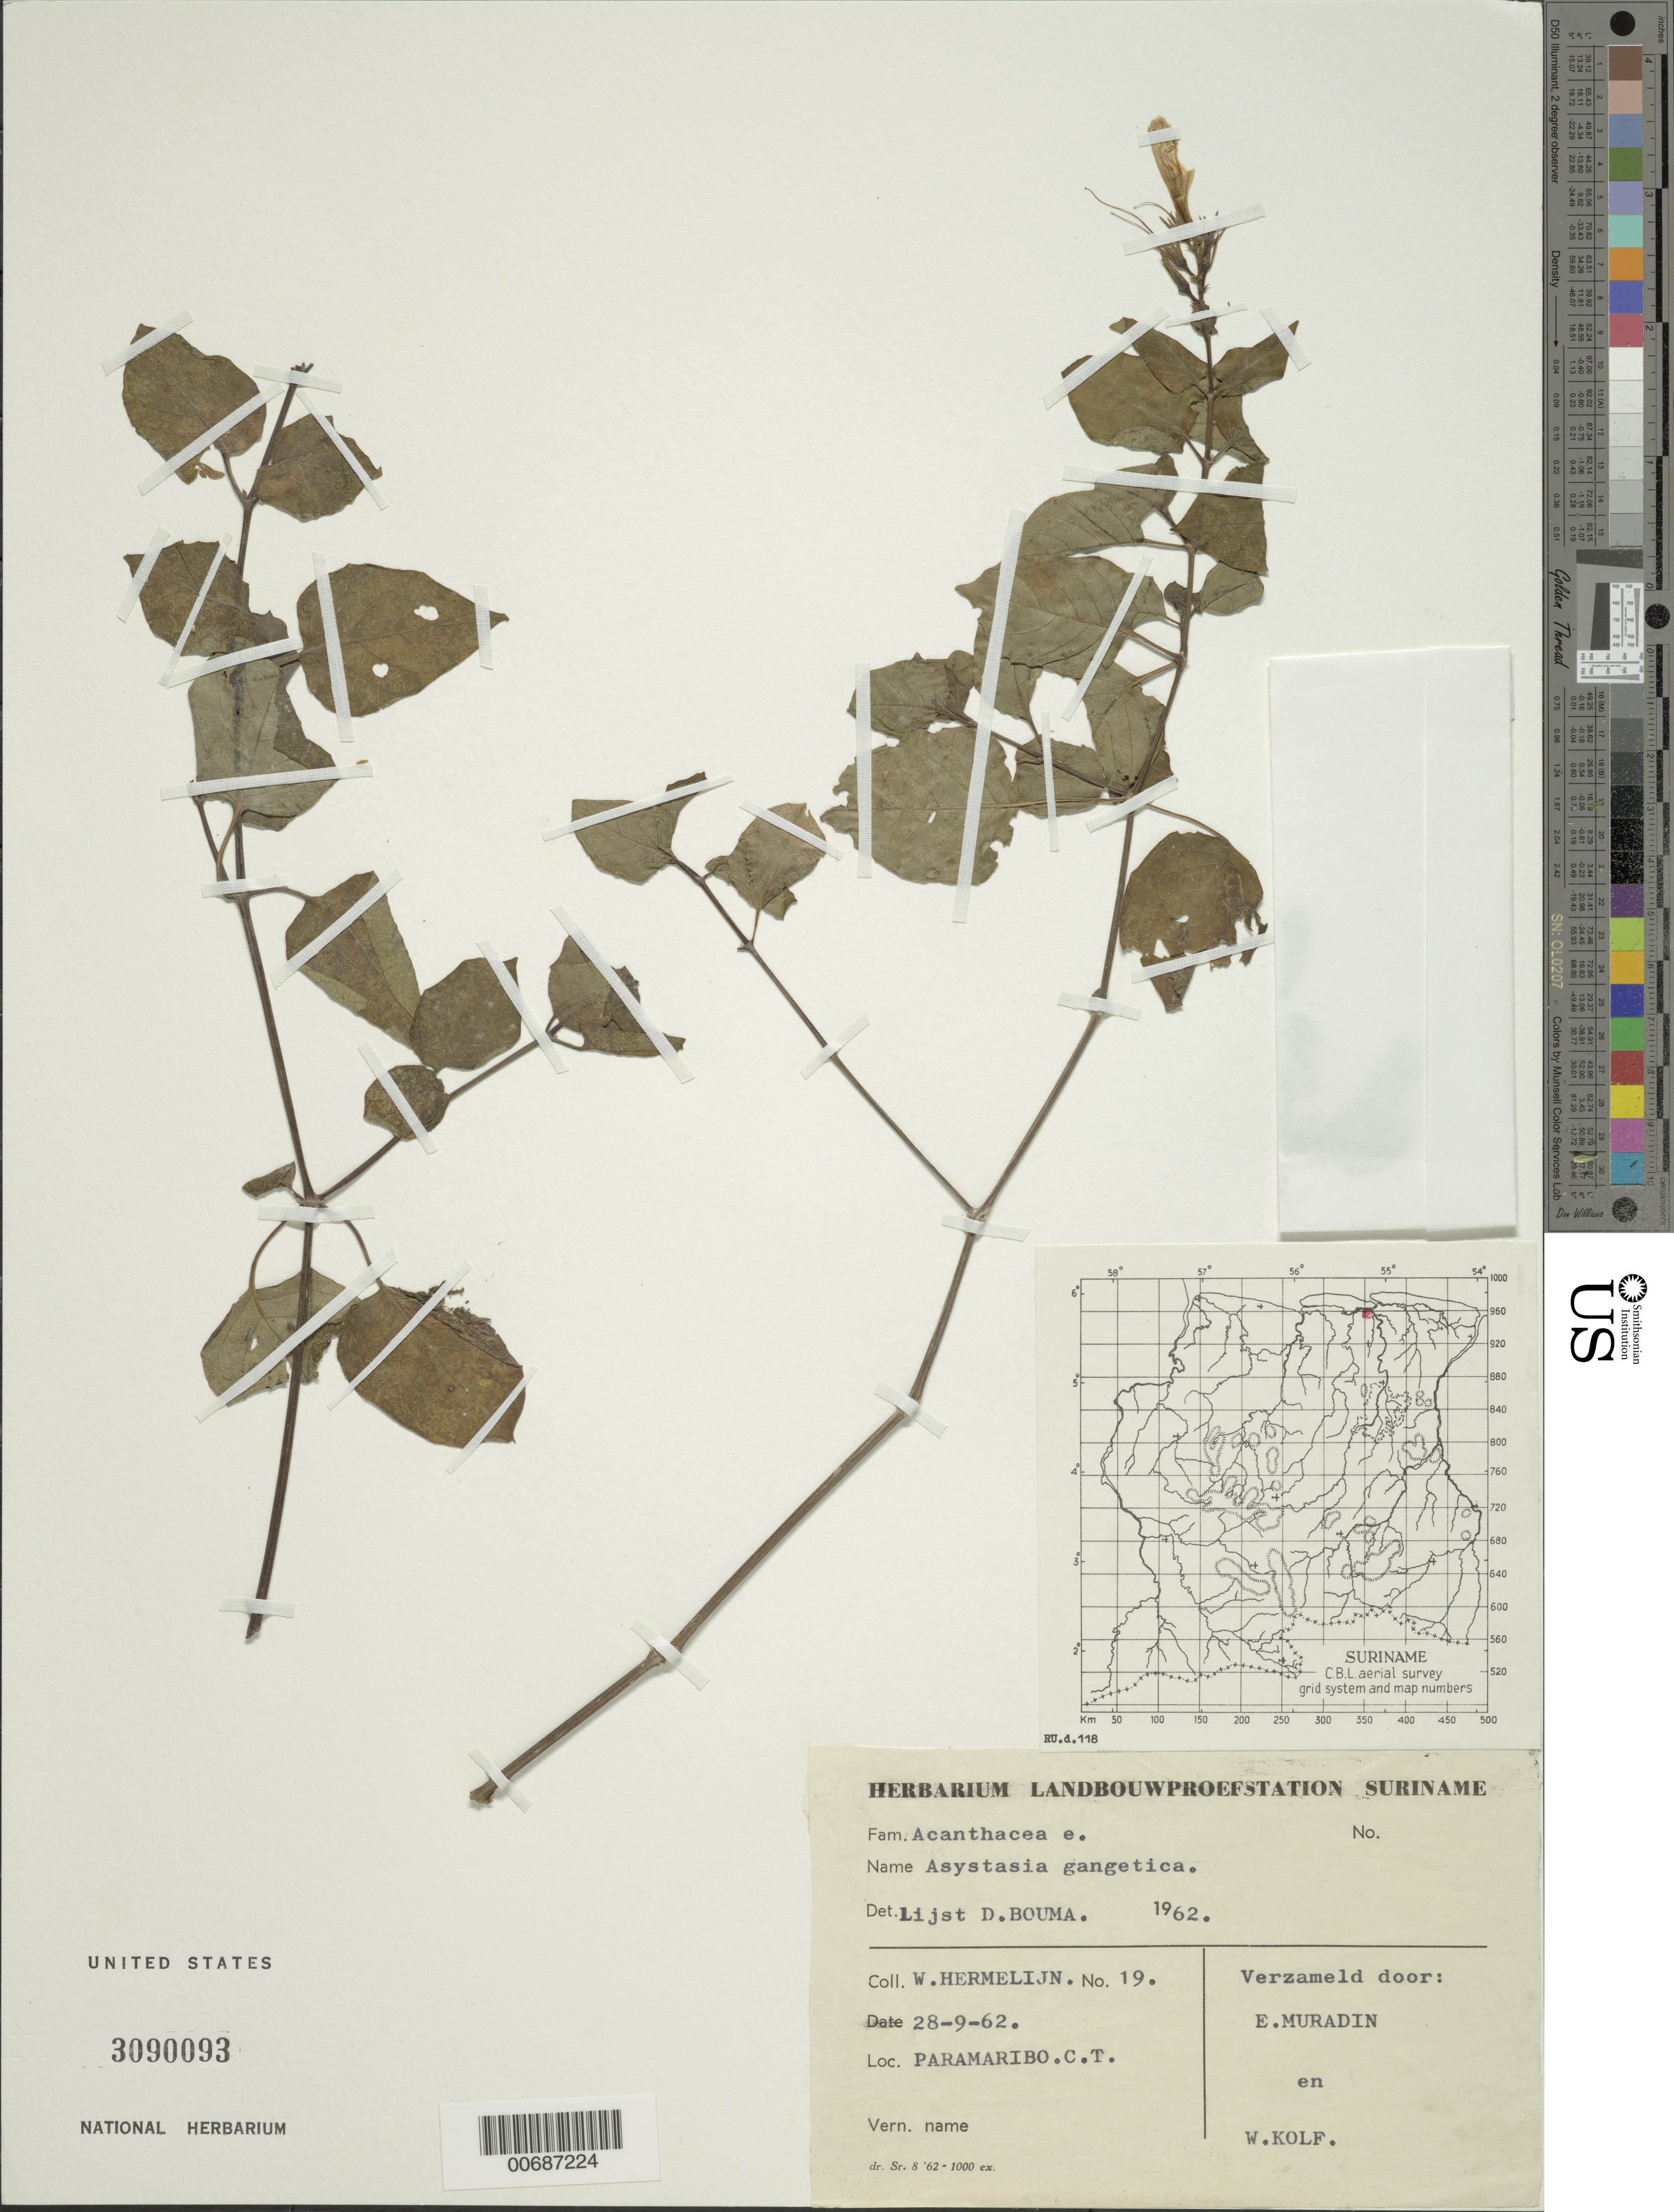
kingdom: Plantae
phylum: Tracheophyta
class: Magnoliopsida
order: Lamiales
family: Acanthaceae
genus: Asystasia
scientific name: Asystasia gangetica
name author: (L.) T. Anderson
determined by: Bouma, Lijst D.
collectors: W. Hermelijn, E. Muradin & W. Kolf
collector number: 19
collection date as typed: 28-Sep-62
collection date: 1962-09-28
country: Suriname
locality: Paramaribo C.T.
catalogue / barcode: US 3090093